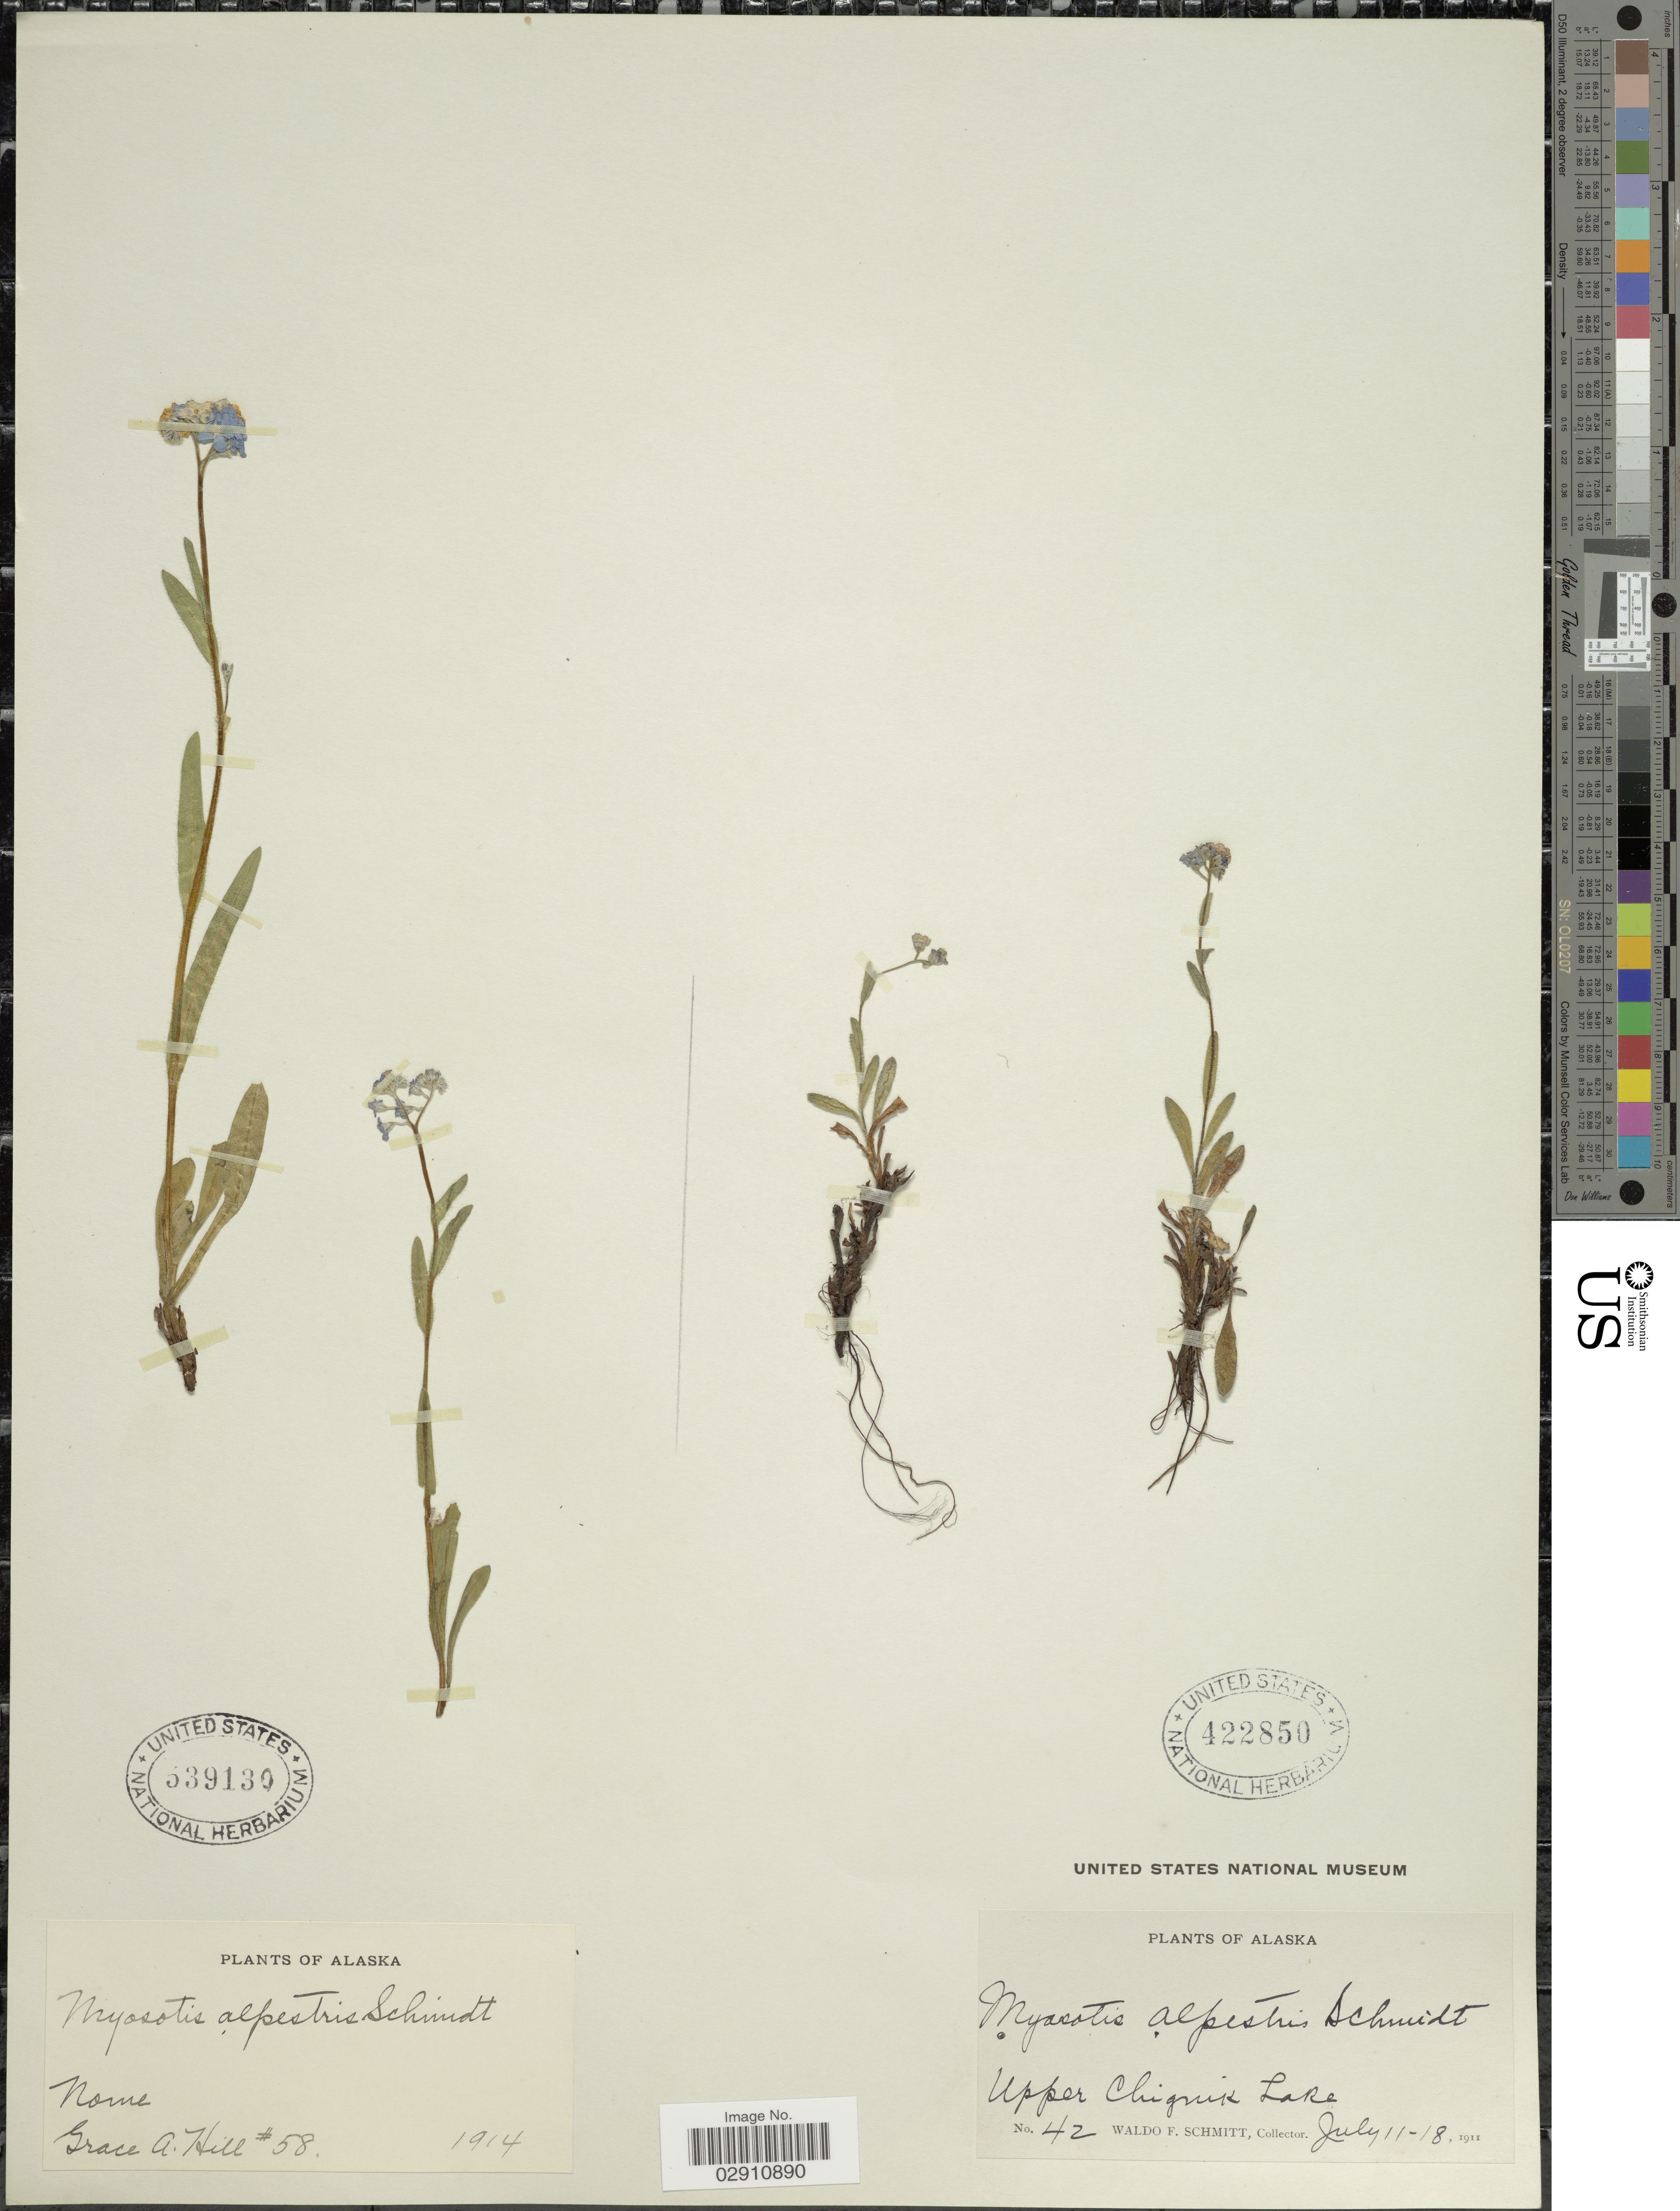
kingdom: Plantae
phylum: Tracheophyta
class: Magnoliopsida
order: Boraginales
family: Boraginaceae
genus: Myosotis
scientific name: Myosotis alpestris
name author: F.W. Schmidt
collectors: W. F. Schmitt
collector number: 42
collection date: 1911-07-11/1911-07-18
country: United States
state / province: Alaska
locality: Upper Chignik Lake.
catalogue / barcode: US 422850-2